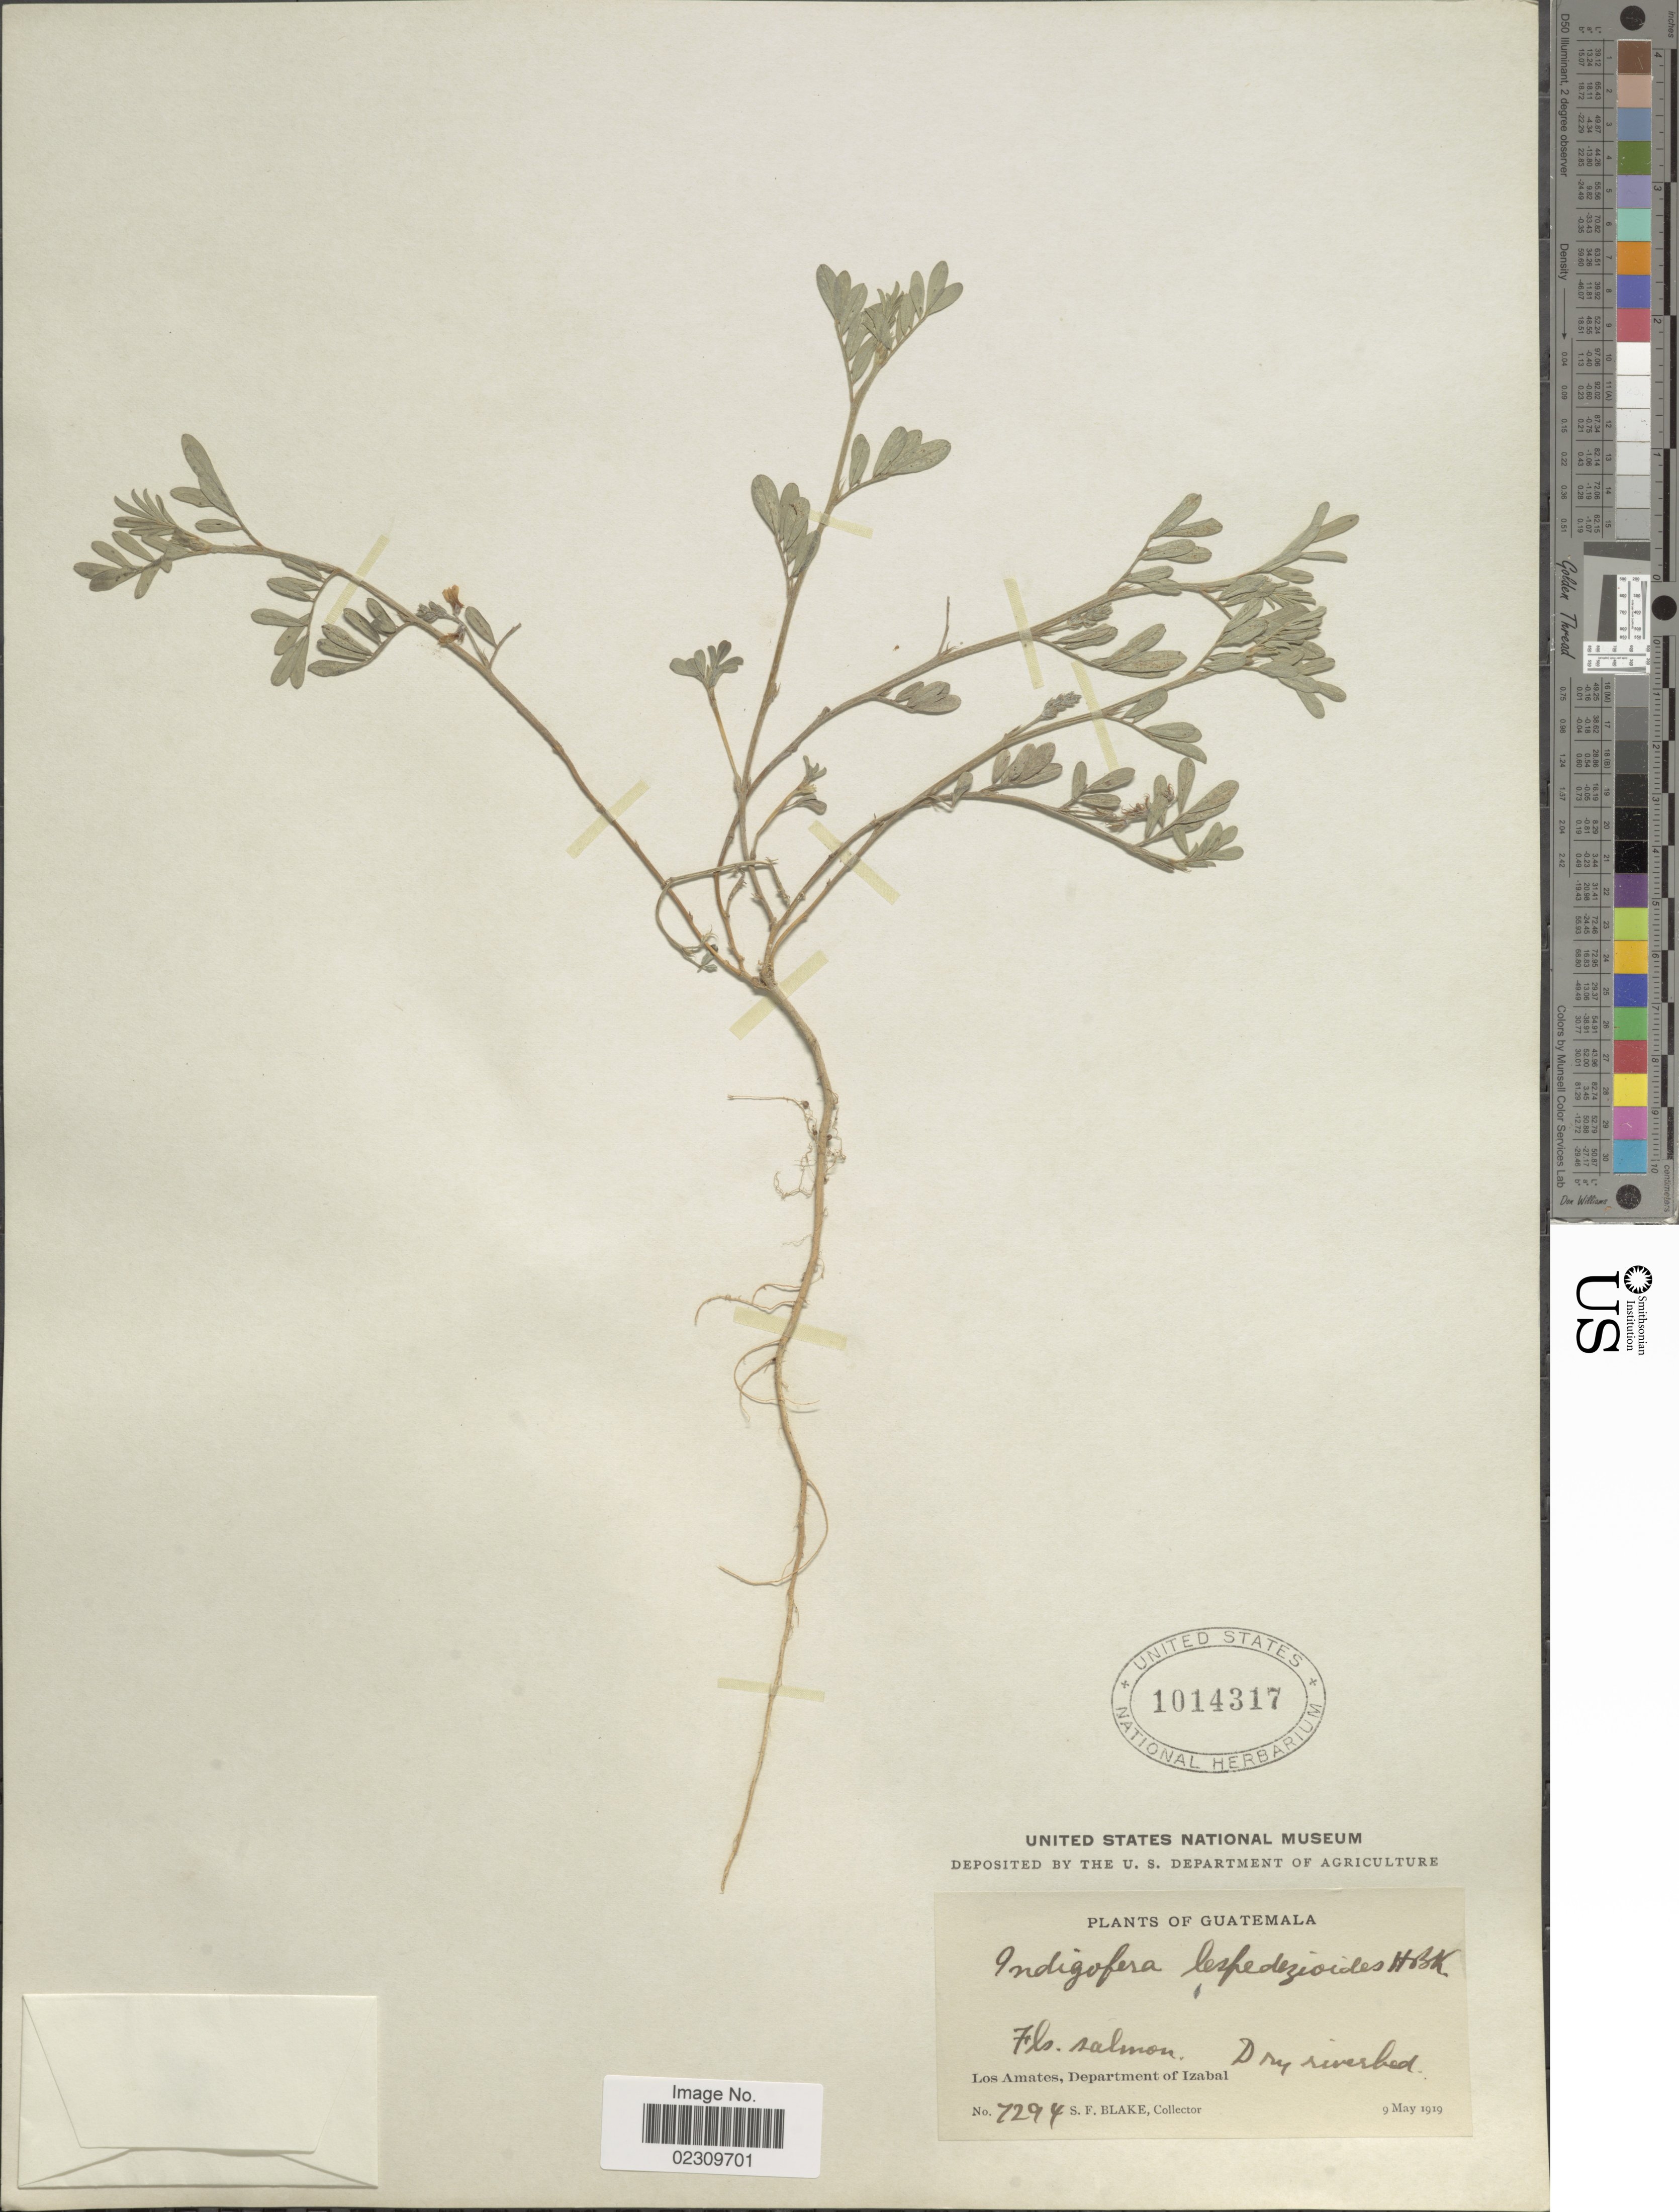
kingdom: Plantae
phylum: Tracheophyta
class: Magnoliopsida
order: Fabales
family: Fabaceae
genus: Indigofera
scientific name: Indigofera lespedezioides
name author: Kunth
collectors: S. Blake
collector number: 7294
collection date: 1919-05-09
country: Guatemala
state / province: Izabal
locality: Los Amates, Department of Izabal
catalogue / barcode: US 1014317